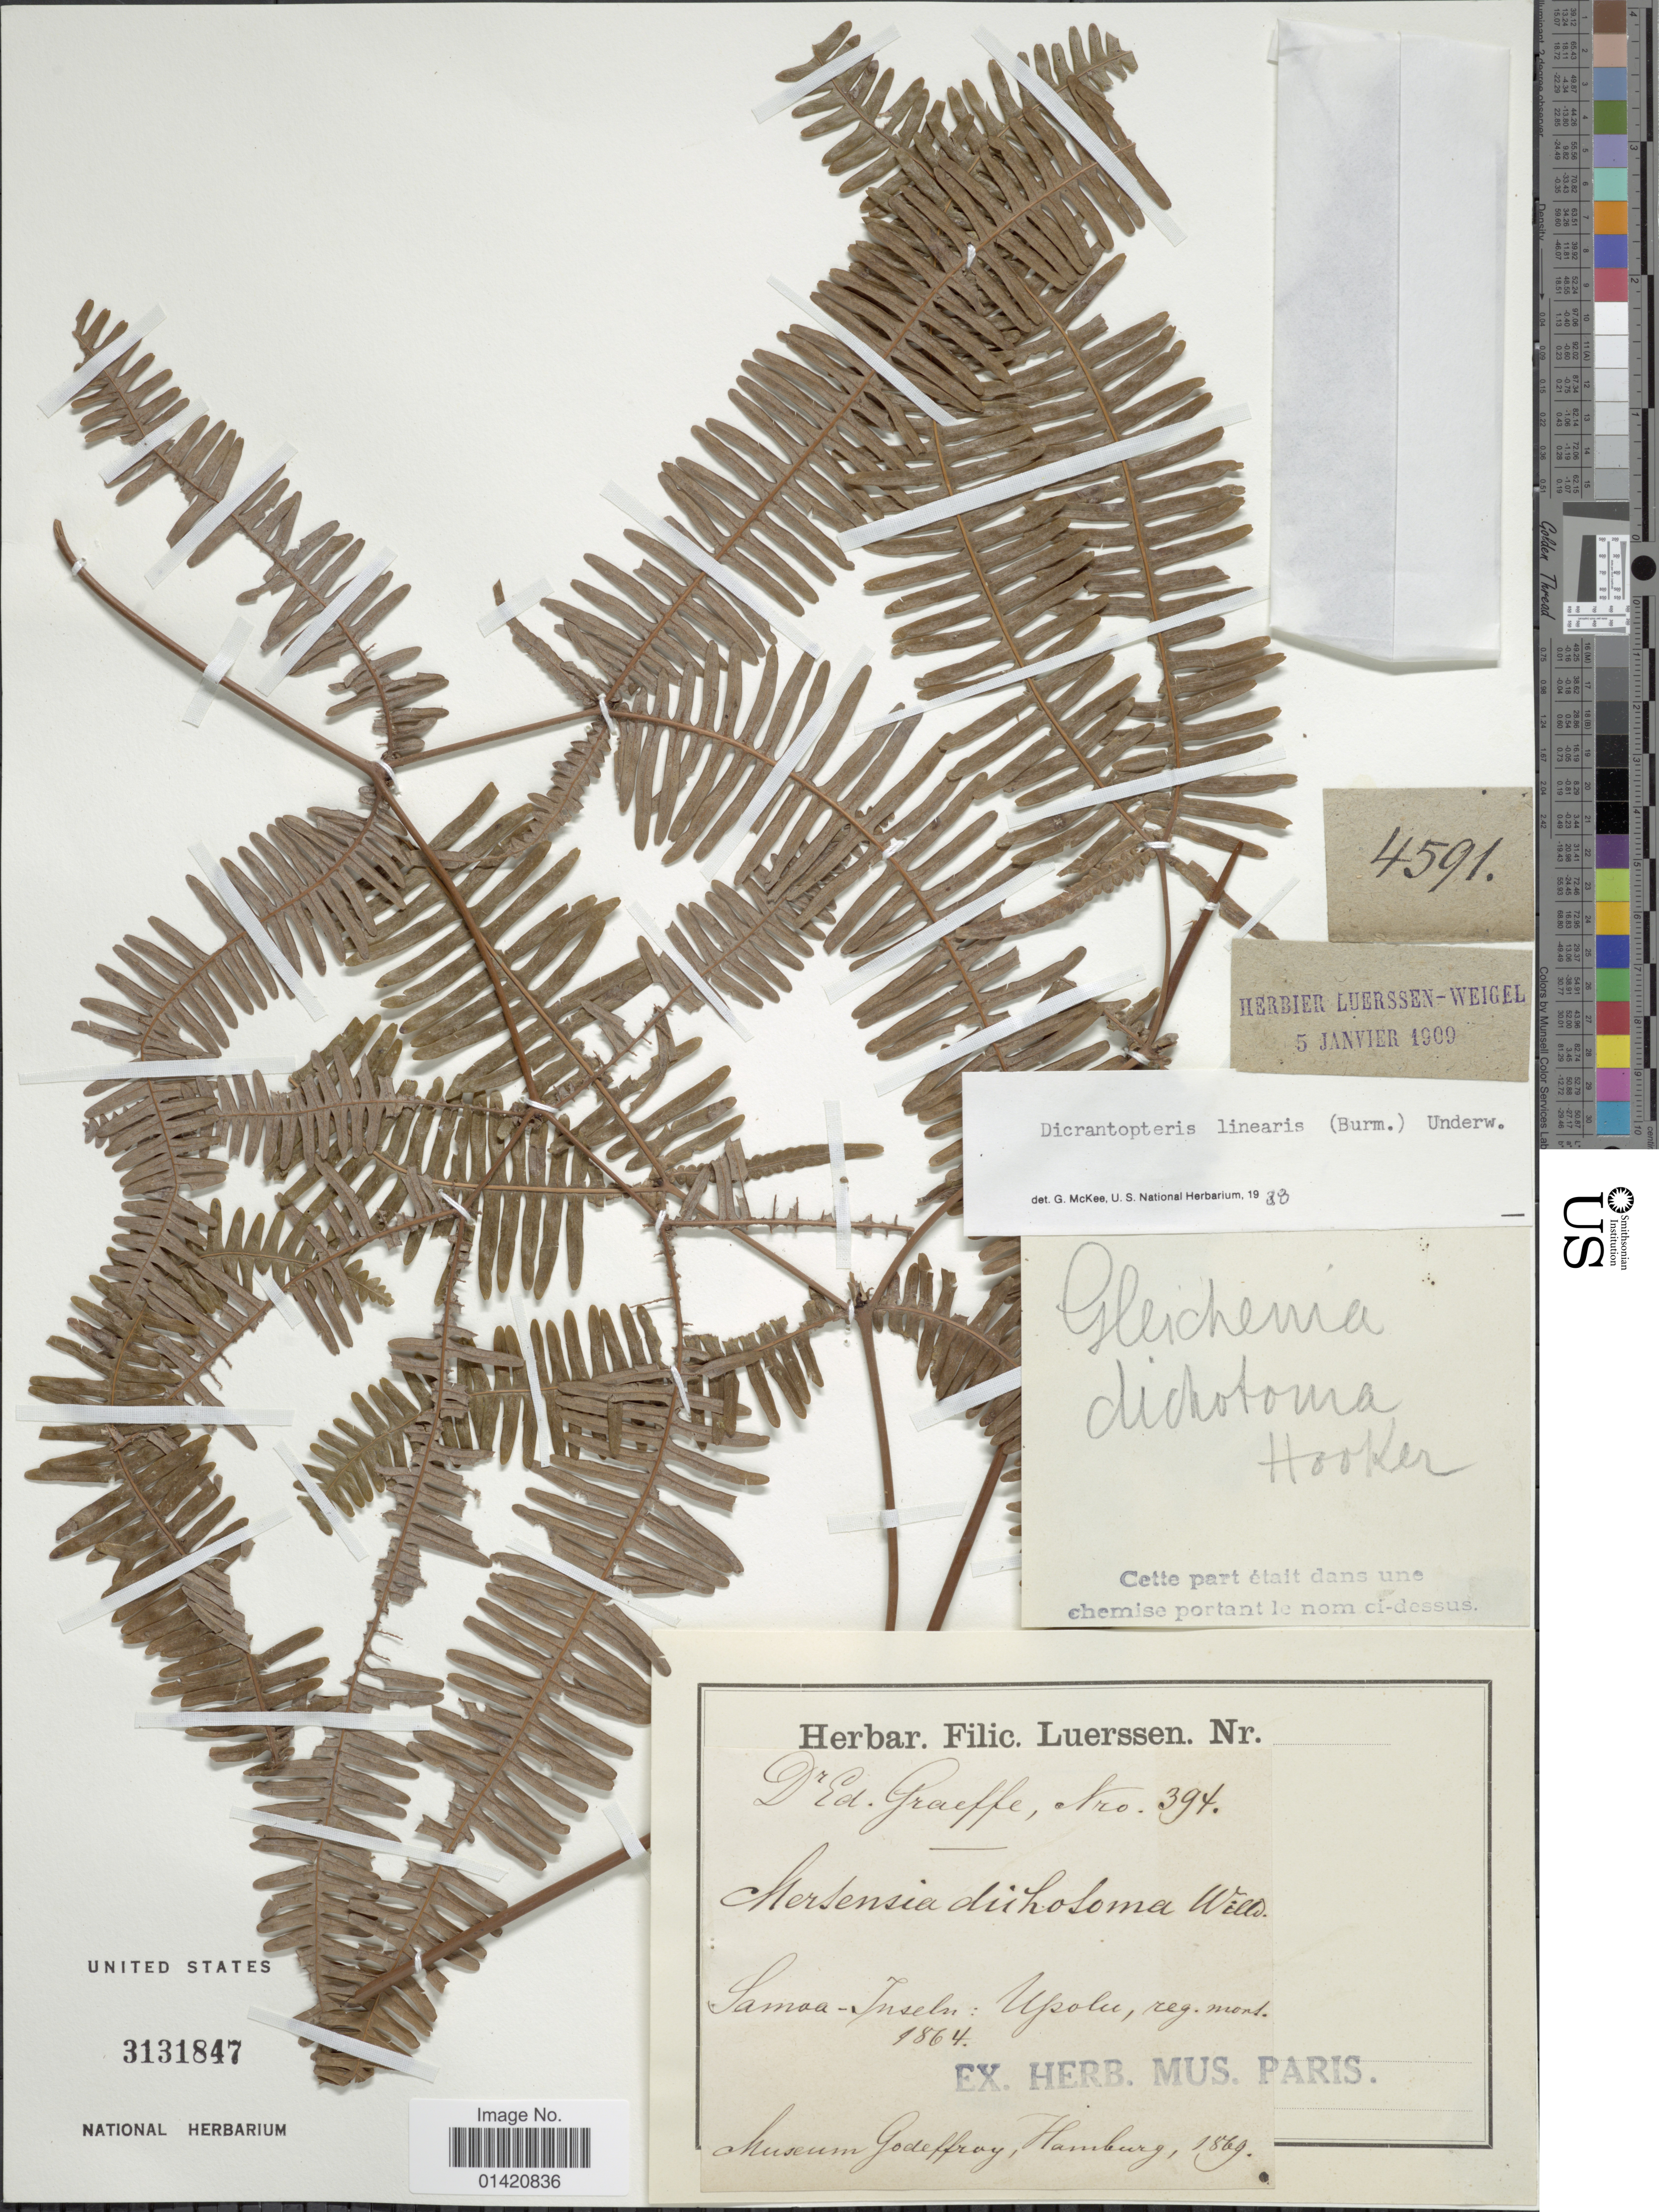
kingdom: Plantae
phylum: Tracheophyta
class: Polypodiopsida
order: Gleicheniales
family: Gleicheniaceae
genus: Dicranopteris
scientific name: Dicranopteris linearis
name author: (Burm. f.) Underw.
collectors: E. Graeffe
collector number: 394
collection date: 1864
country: Samoa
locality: Samoa-Inseln: Upolu, reg mont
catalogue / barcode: US 3131847